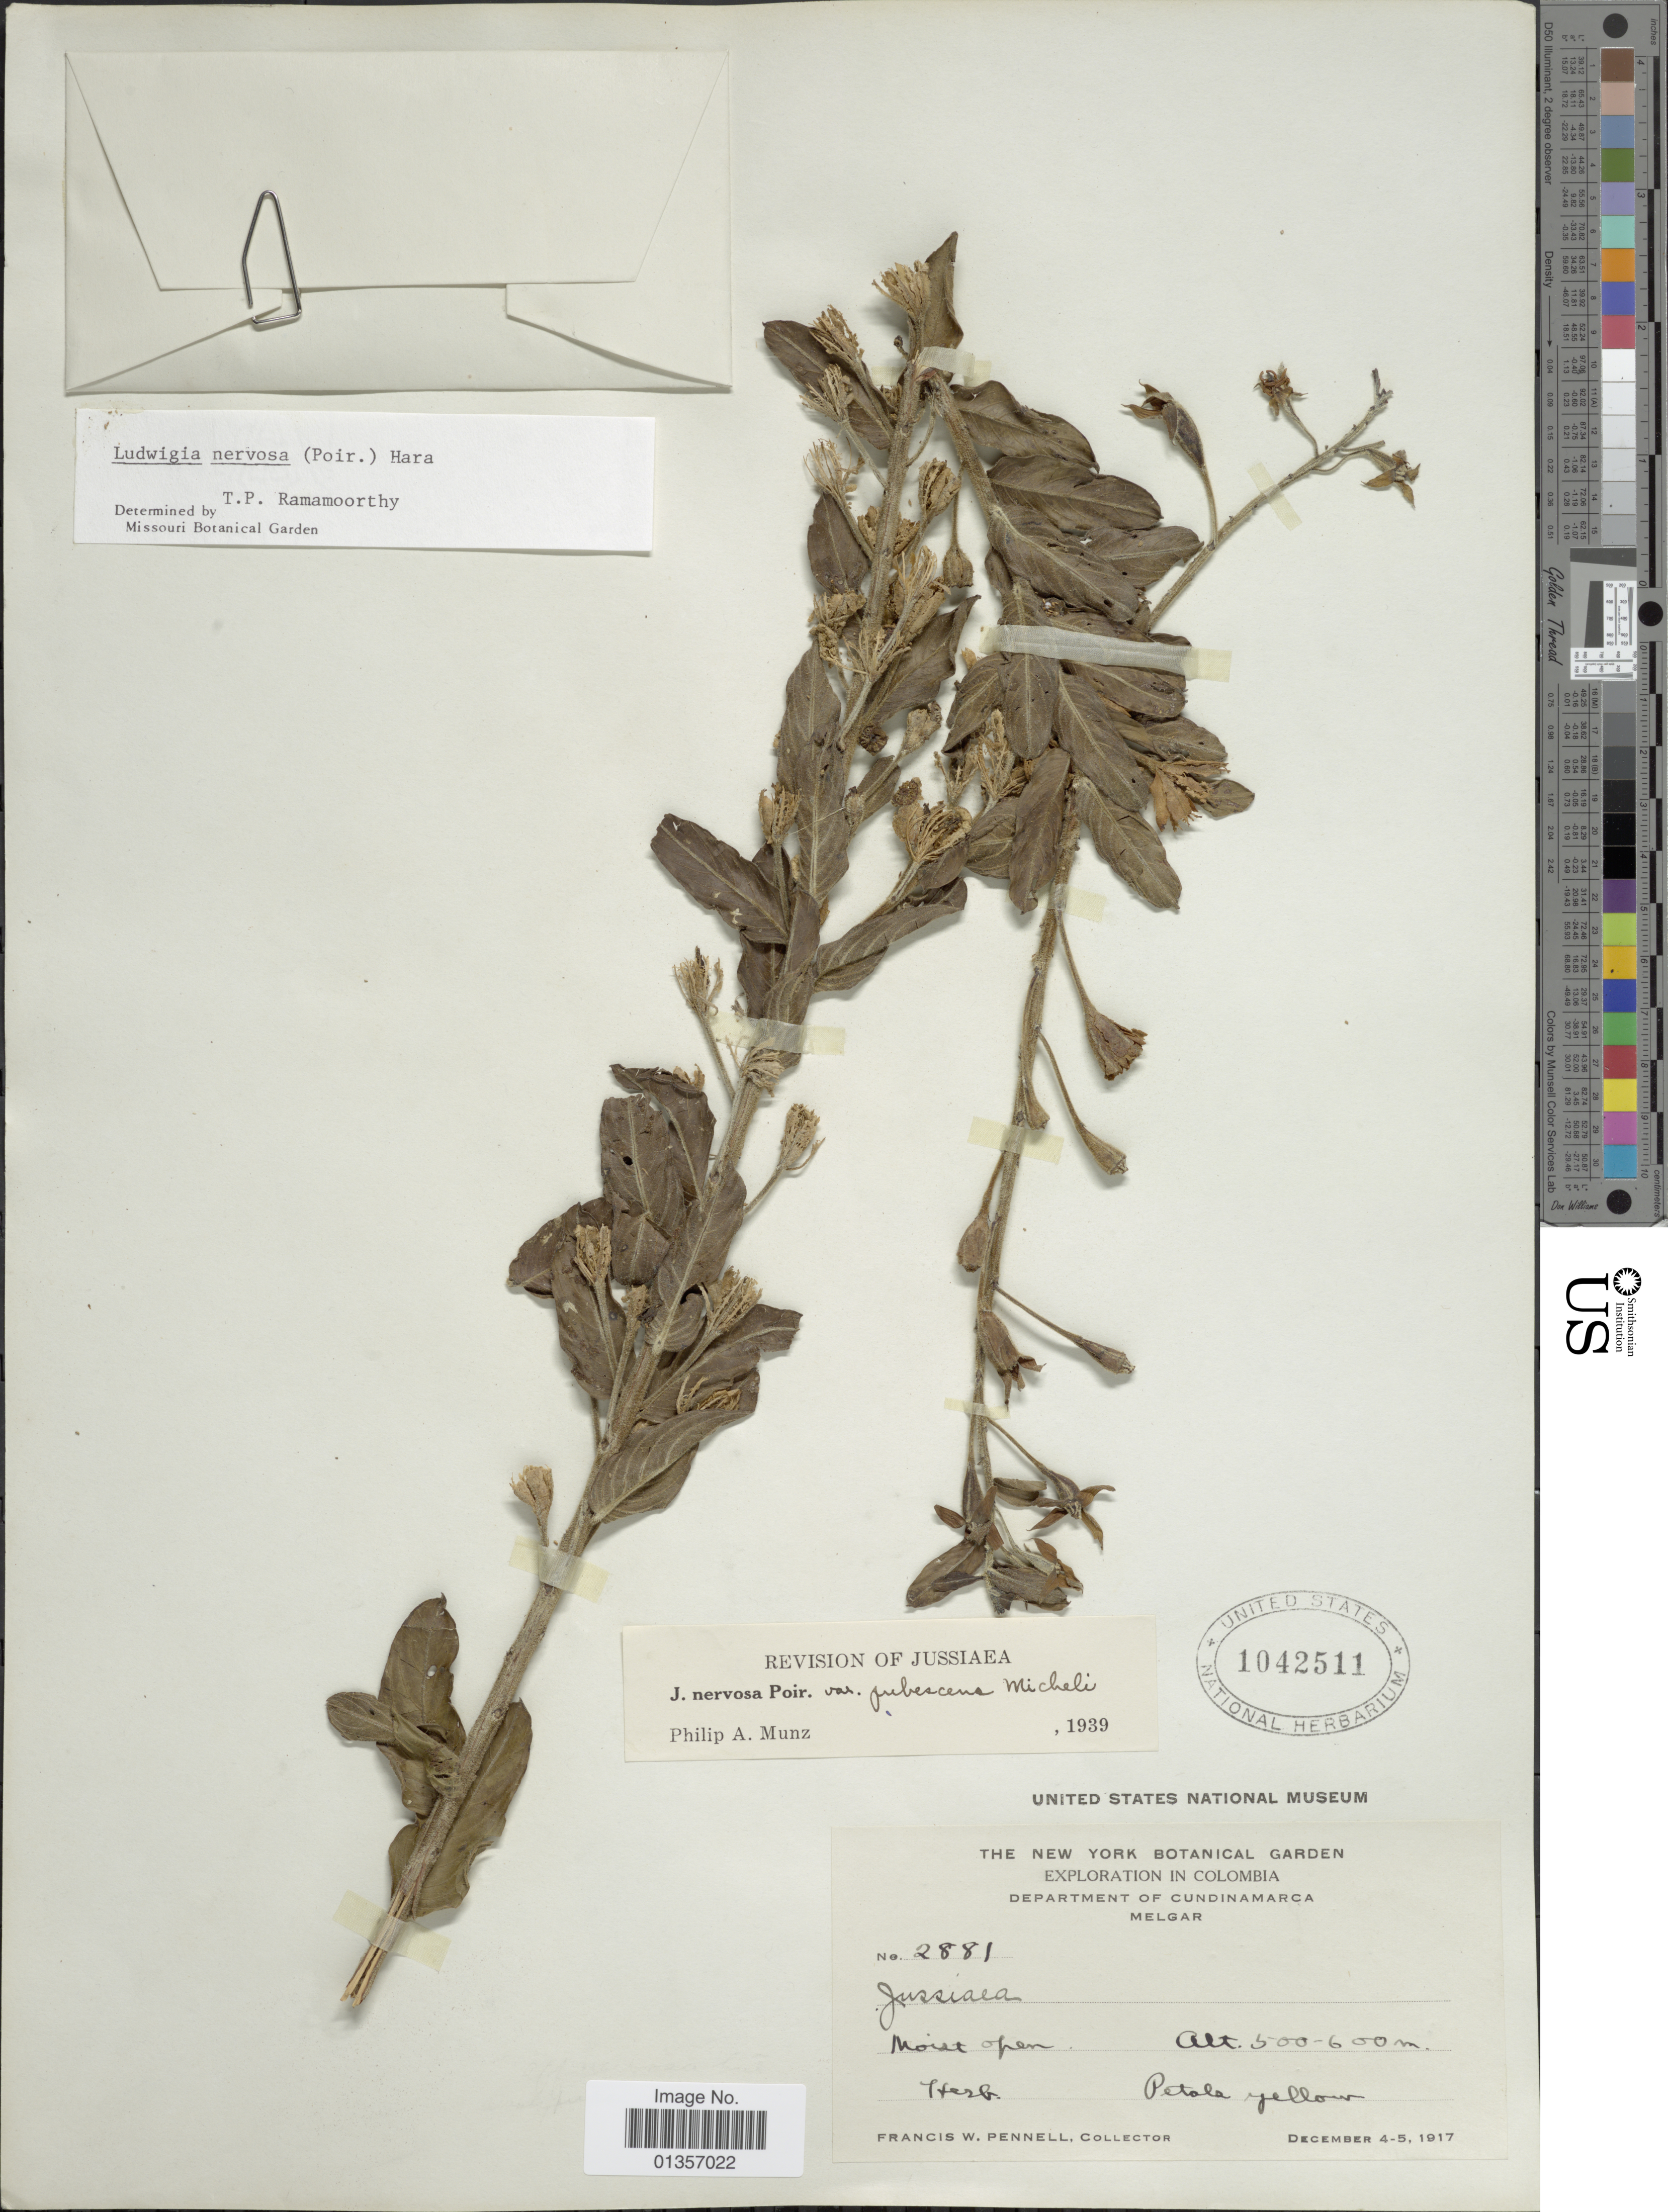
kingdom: Plantae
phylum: Tracheophyta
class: Magnoliopsida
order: Myrtales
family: Onagraceae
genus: Ludwigia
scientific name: Ludwigia nervosa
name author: (Poir.) H. Hara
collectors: F. W. Pennell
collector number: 2881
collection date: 1917-12-04/1917-12-05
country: Colombia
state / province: Cundinamarca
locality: Melgar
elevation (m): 500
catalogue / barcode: US 1042511